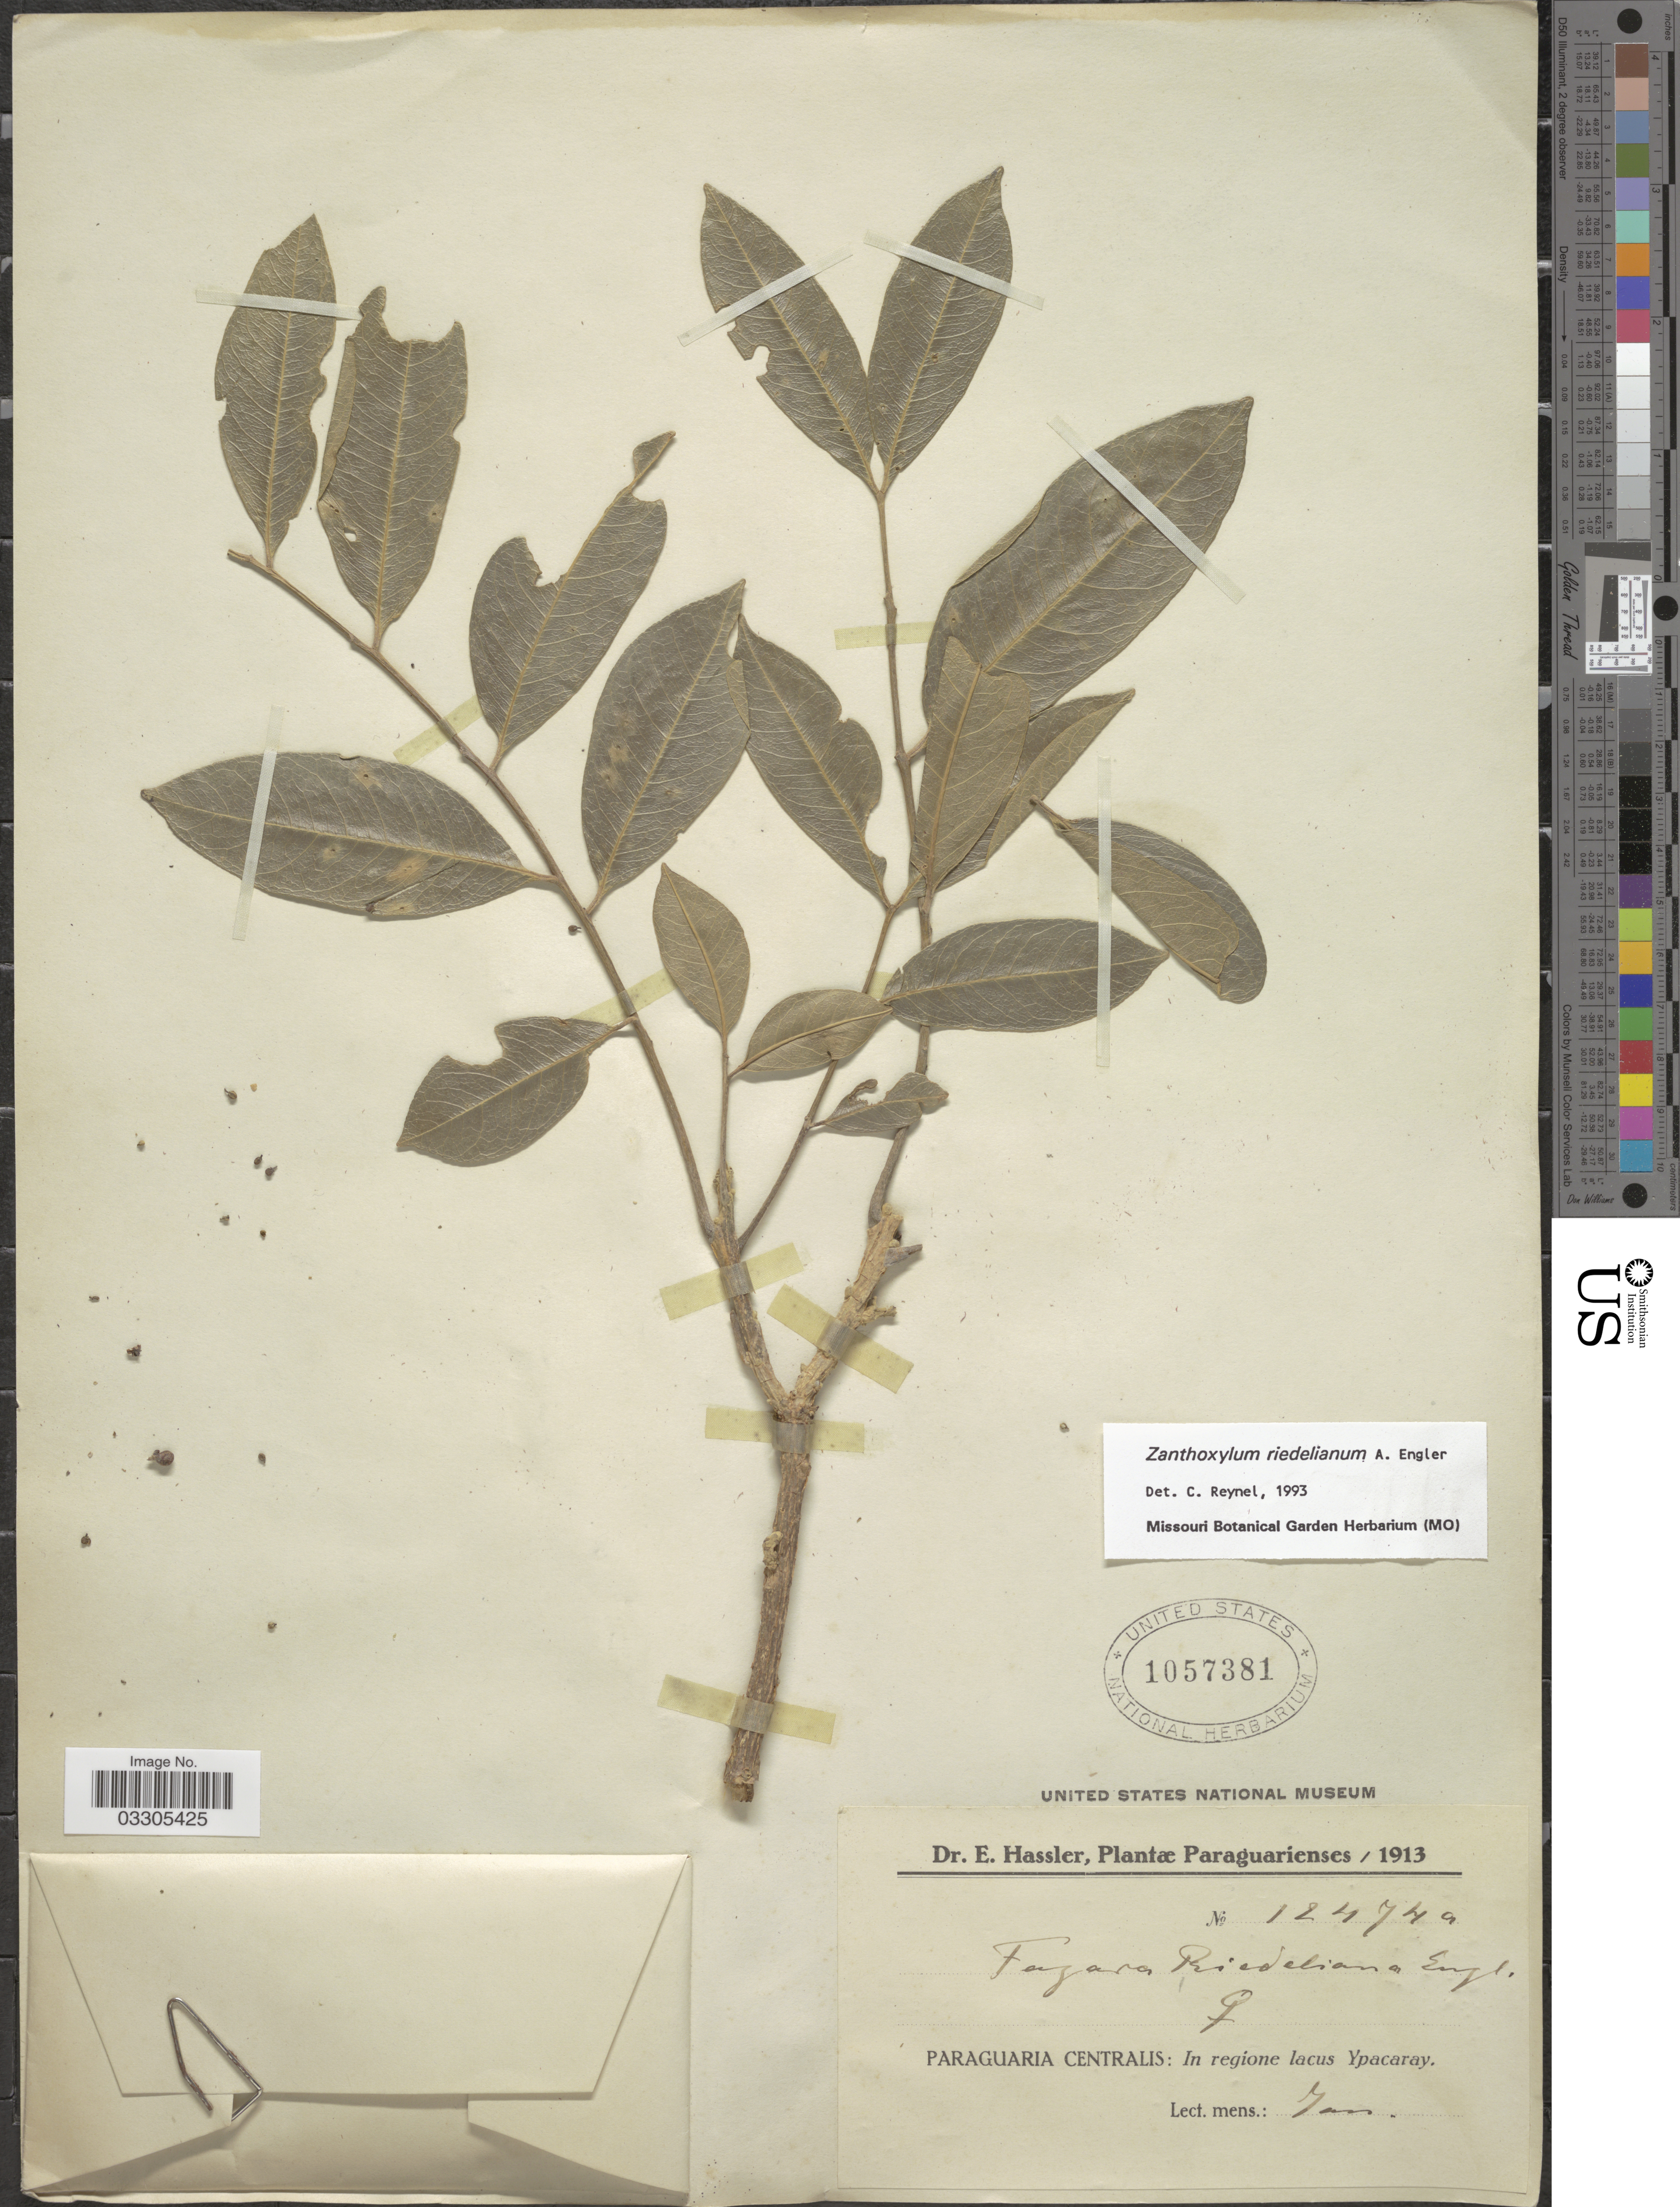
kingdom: Plantae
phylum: Tracheophyta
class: Magnoliopsida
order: Sapindales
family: Rutaceae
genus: Zanthoxylum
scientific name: Zanthoxylum riedelianum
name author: Engl.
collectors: E. Hassler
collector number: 12474a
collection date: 1913-01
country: Paraguay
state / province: Central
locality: Paraguaria Centralis: In regione lacus Ypacaray.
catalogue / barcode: US 1057381